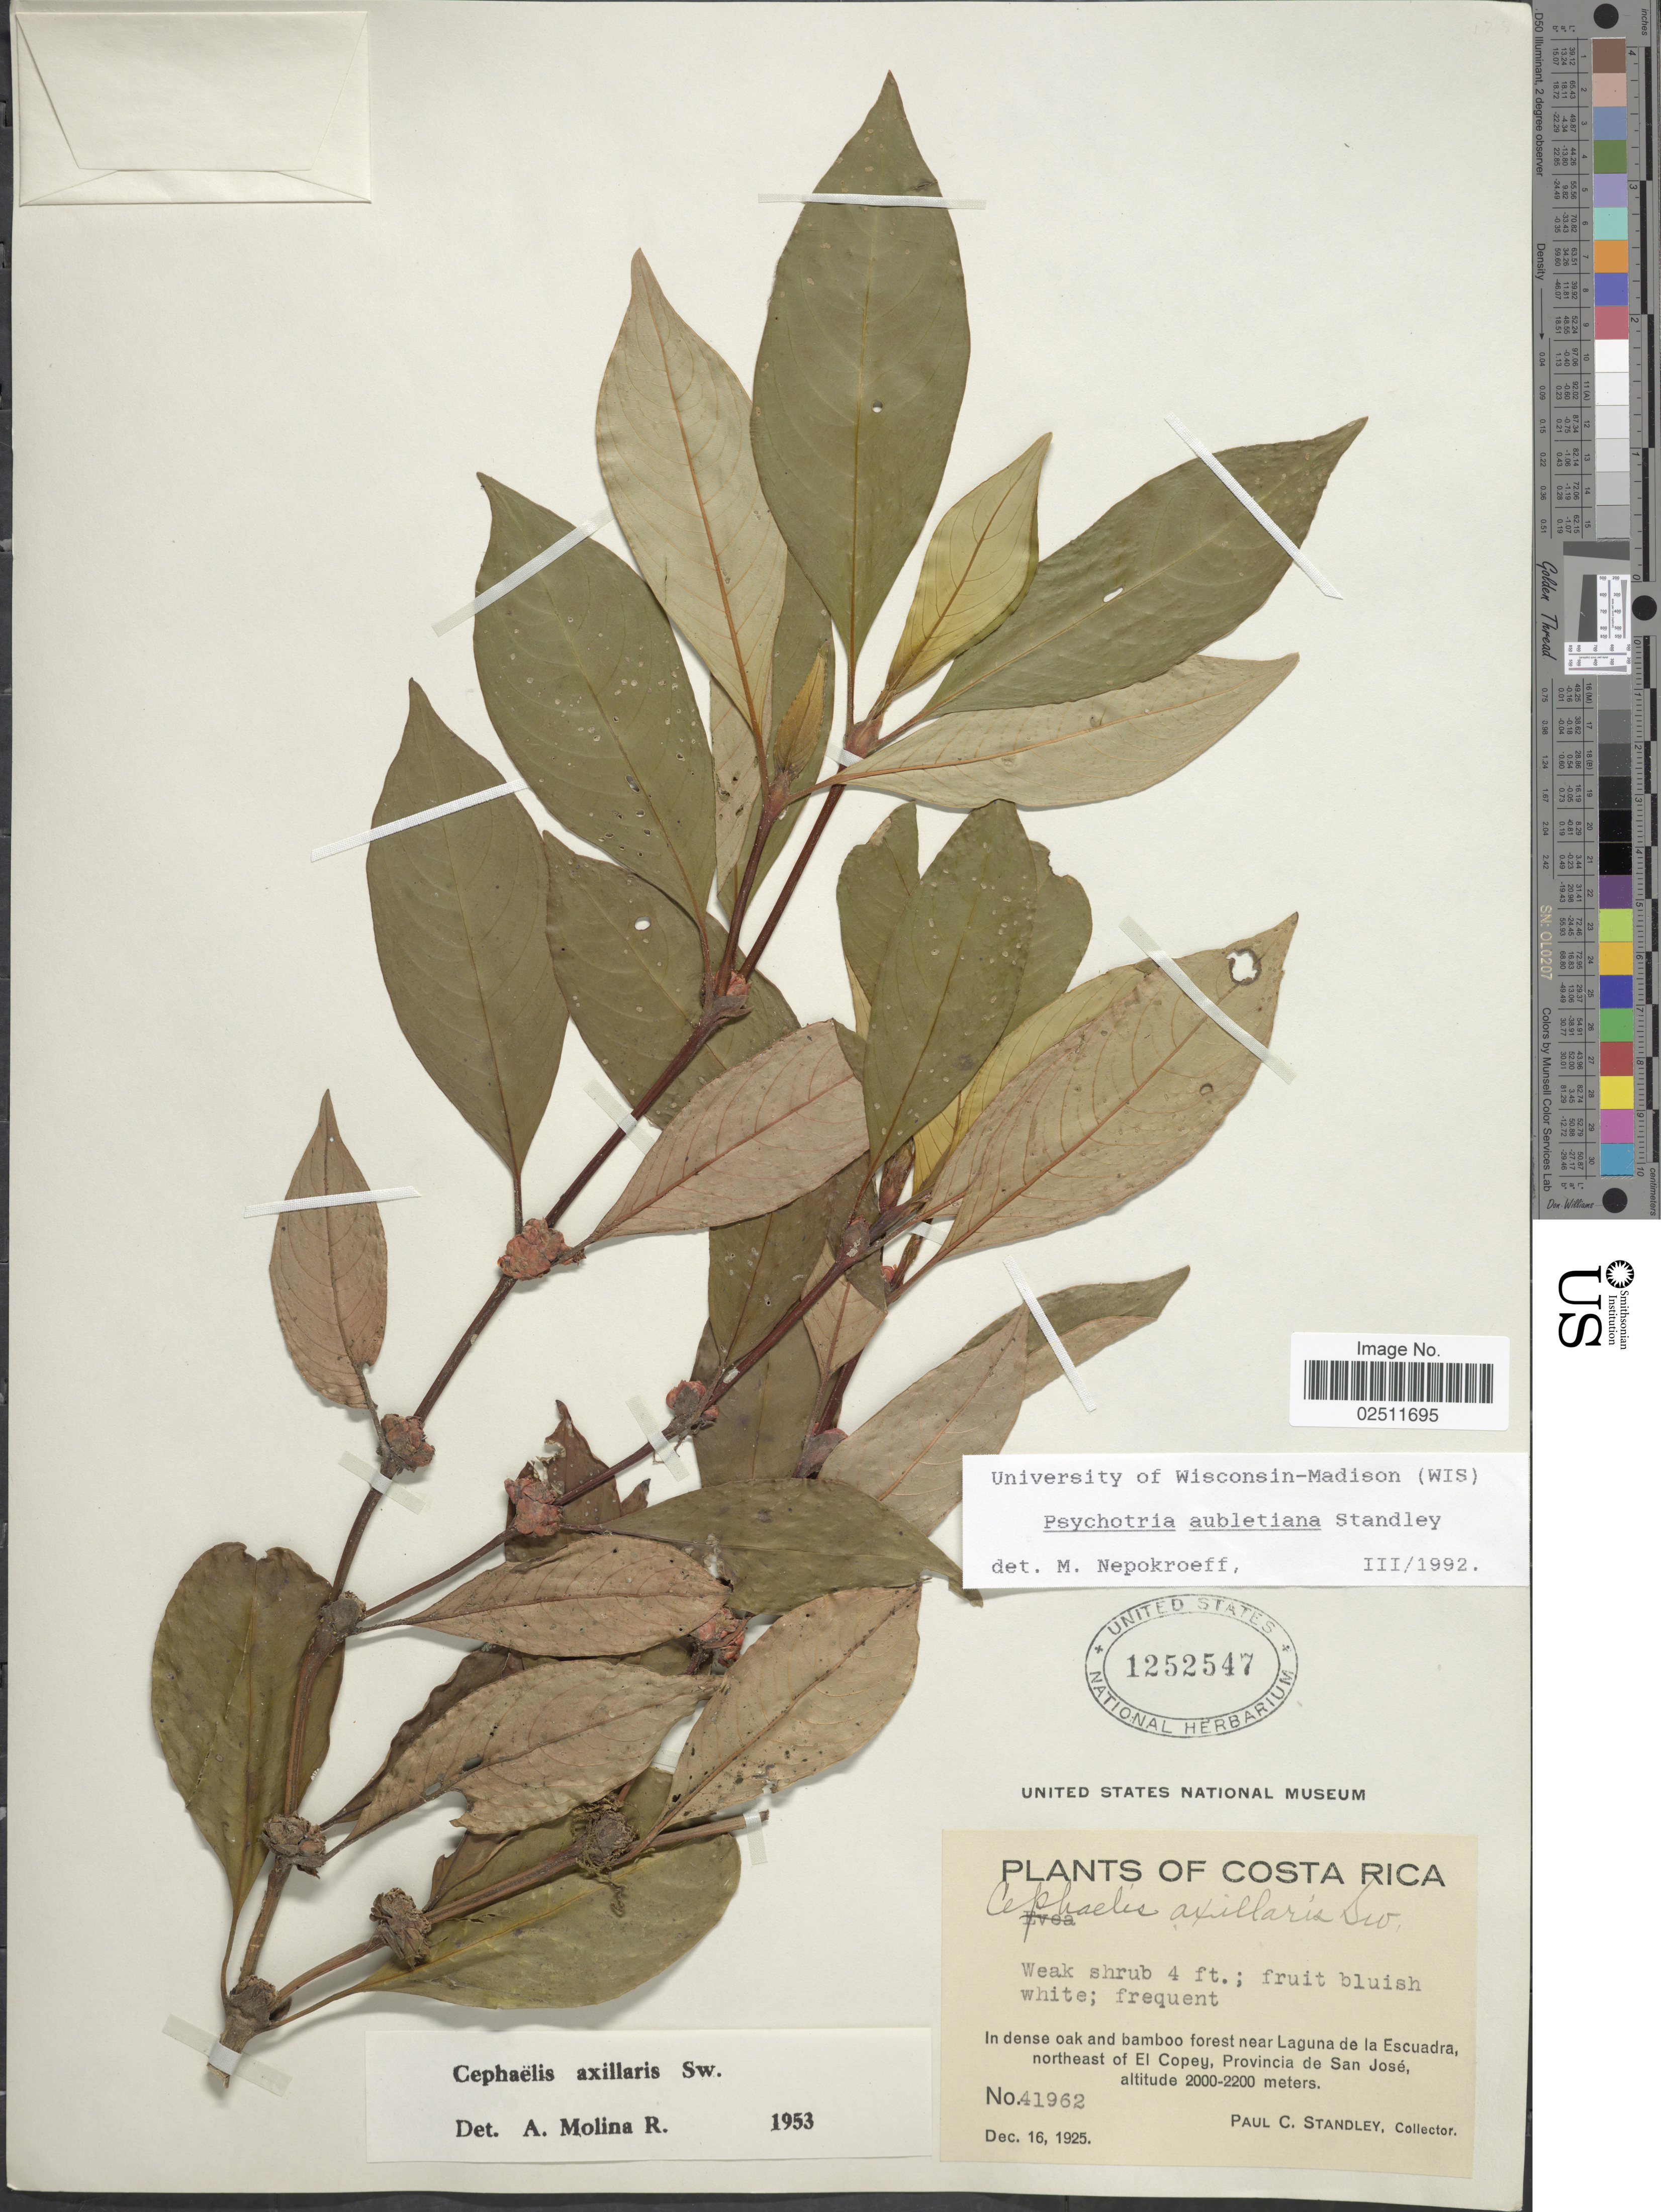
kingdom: Plantae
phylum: Tracheophyta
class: Magnoliopsida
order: Gentianales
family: Rubiaceae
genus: Psychotria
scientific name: Psychotria aubletiana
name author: Steyerm.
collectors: P. C. Standley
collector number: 41962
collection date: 1925-12-16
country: Costa Rica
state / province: San José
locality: In dense oak and bamboo forest near Laguna de la Escuadra, northeast of El Copey.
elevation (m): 2000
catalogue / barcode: US 1252547